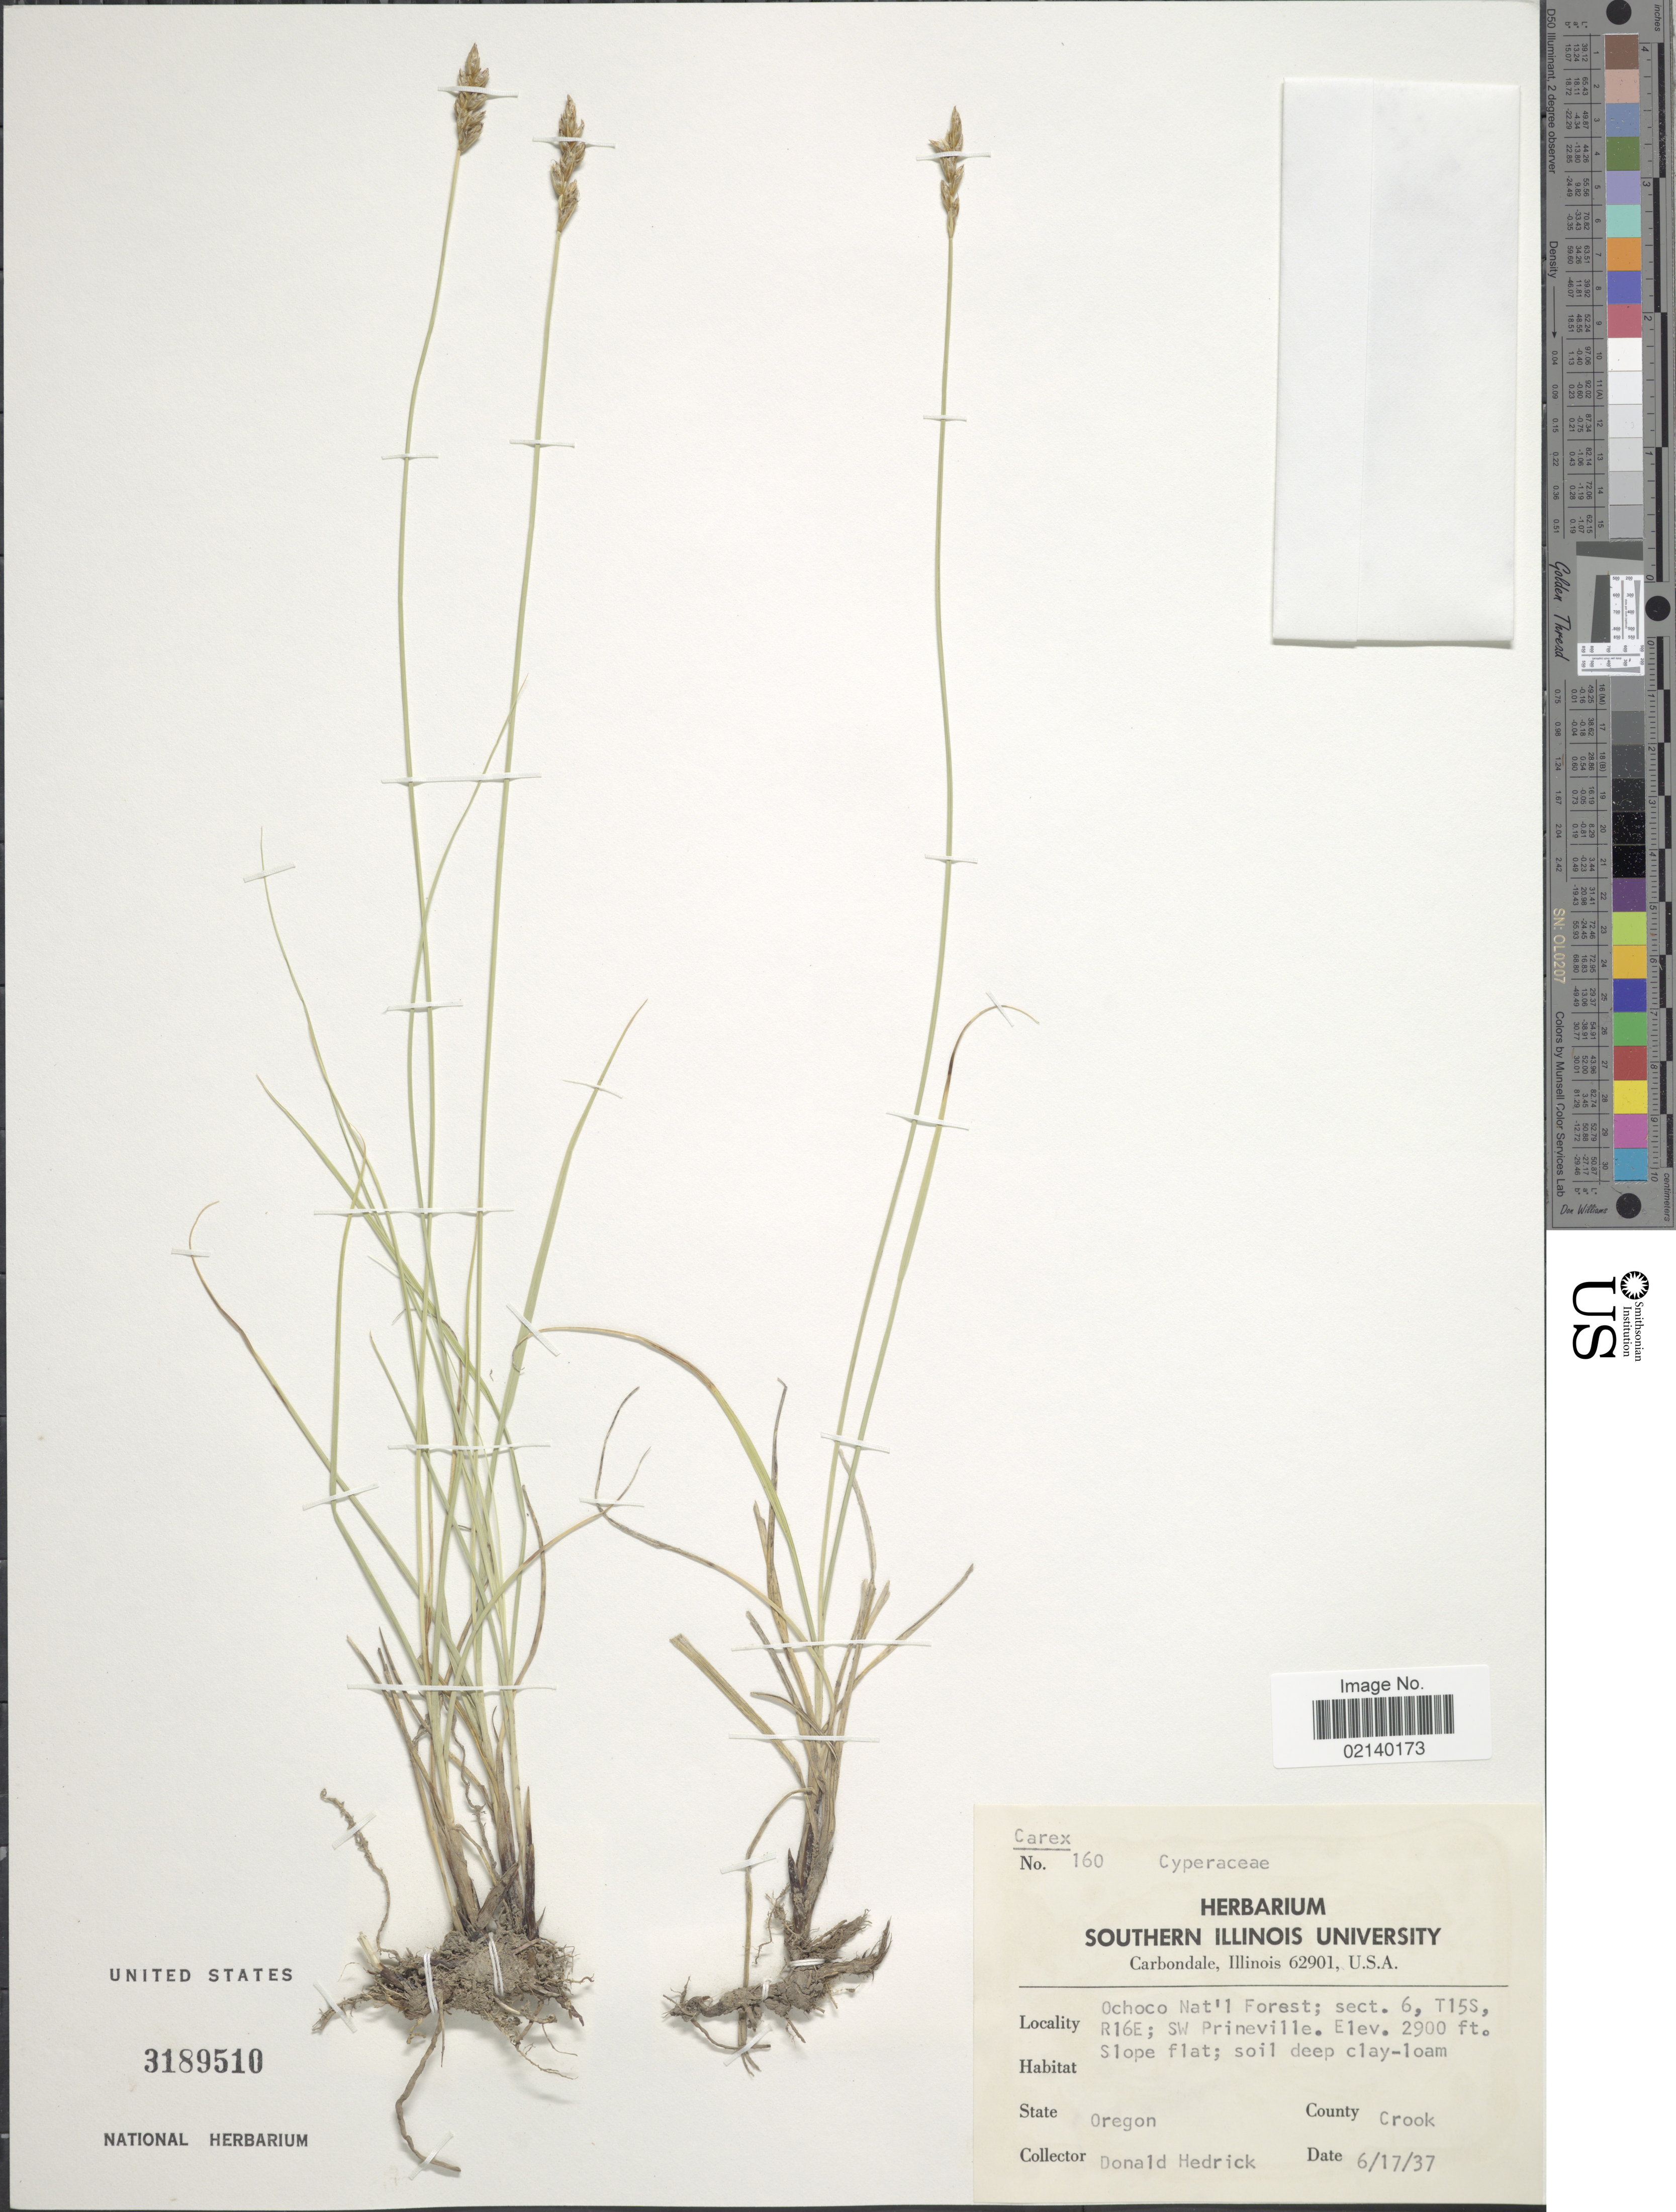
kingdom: Plantae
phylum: Tracheophyta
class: Liliopsida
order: Poales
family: Cyperaceae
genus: Carex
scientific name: Carex vallicola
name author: Dewey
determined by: Strong, Mark T., (BOT), Smithsonian Institution - National Museum of Natural History (UNITED STATES)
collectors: D. Hedrick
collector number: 160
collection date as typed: Transcribed d/m/y: 17/6/37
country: United States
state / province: Oregon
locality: Ochoco Nat'l Forest; sect. 6, T 15S, R16E; SW Prineville. County Crook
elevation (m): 884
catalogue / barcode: US 3189510